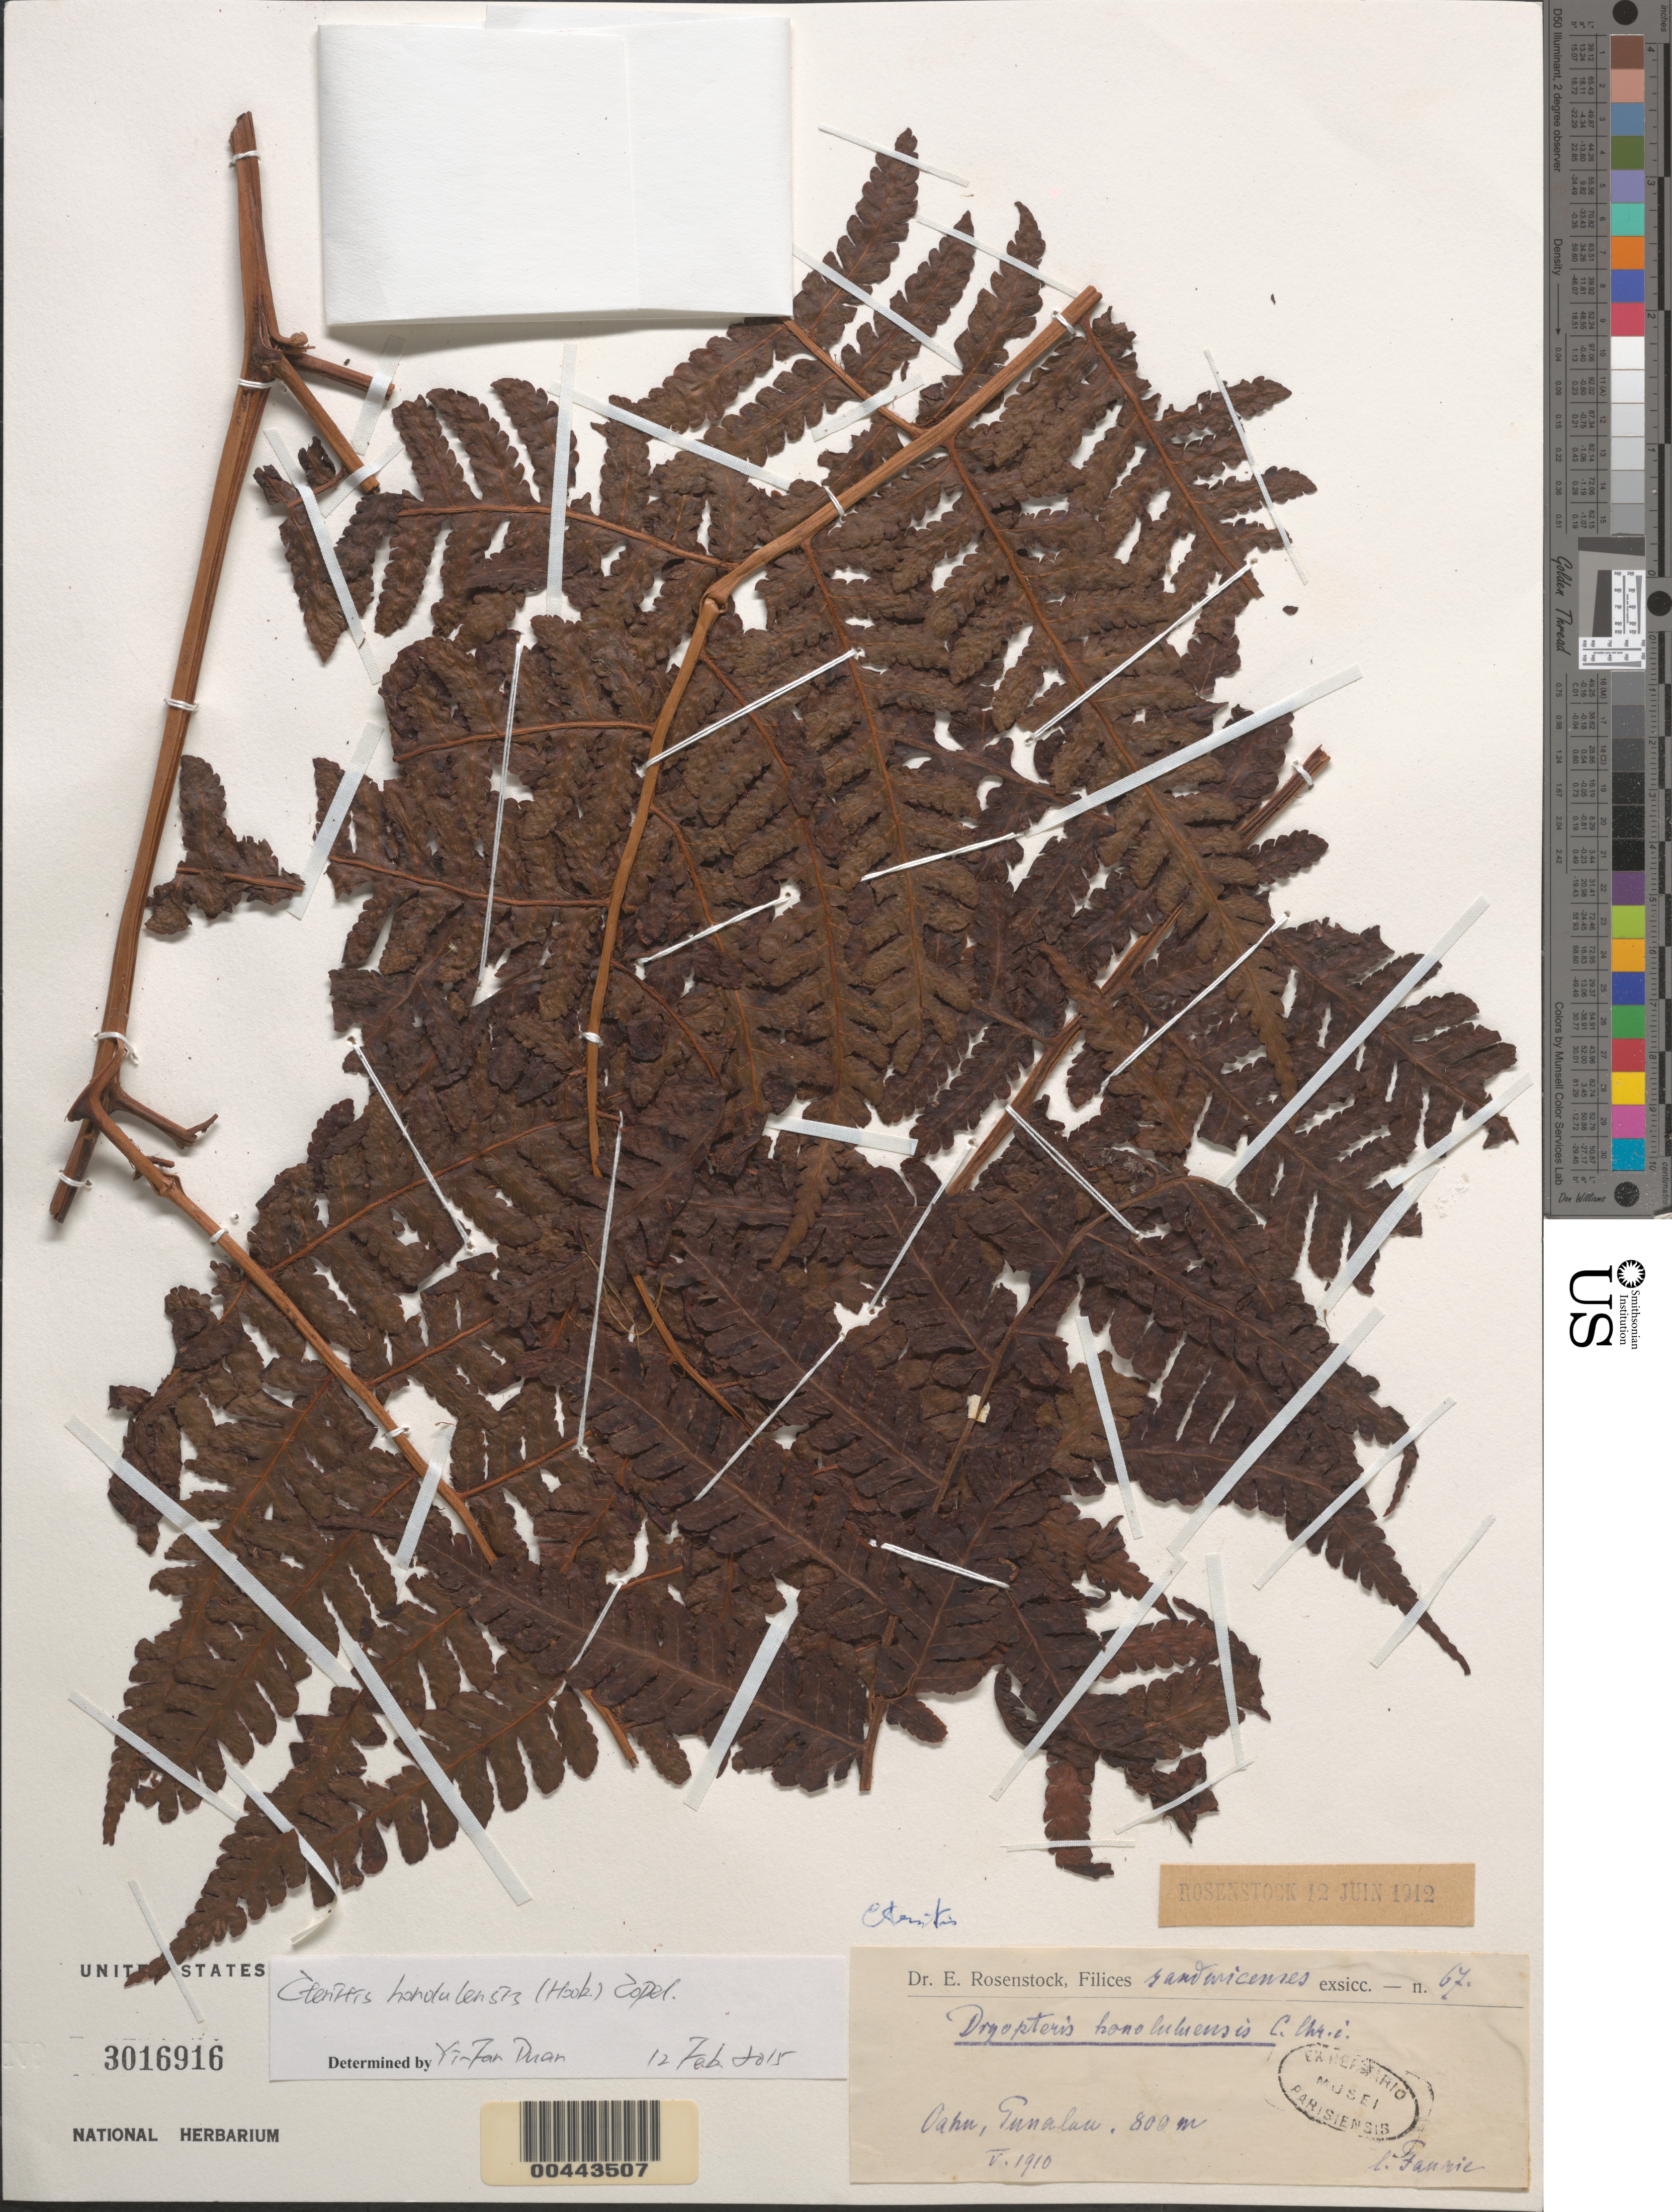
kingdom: Plantae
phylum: Tracheophyta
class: Polypodiopsida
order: Polypodiales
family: Dryopteridaceae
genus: Ctenitis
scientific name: Ctenitis honoluluensis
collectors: -. Faurie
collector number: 67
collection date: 1910-05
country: United States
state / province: Hawaii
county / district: Honolulu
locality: Oahu, Tunalau.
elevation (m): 800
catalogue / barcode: US 3016916